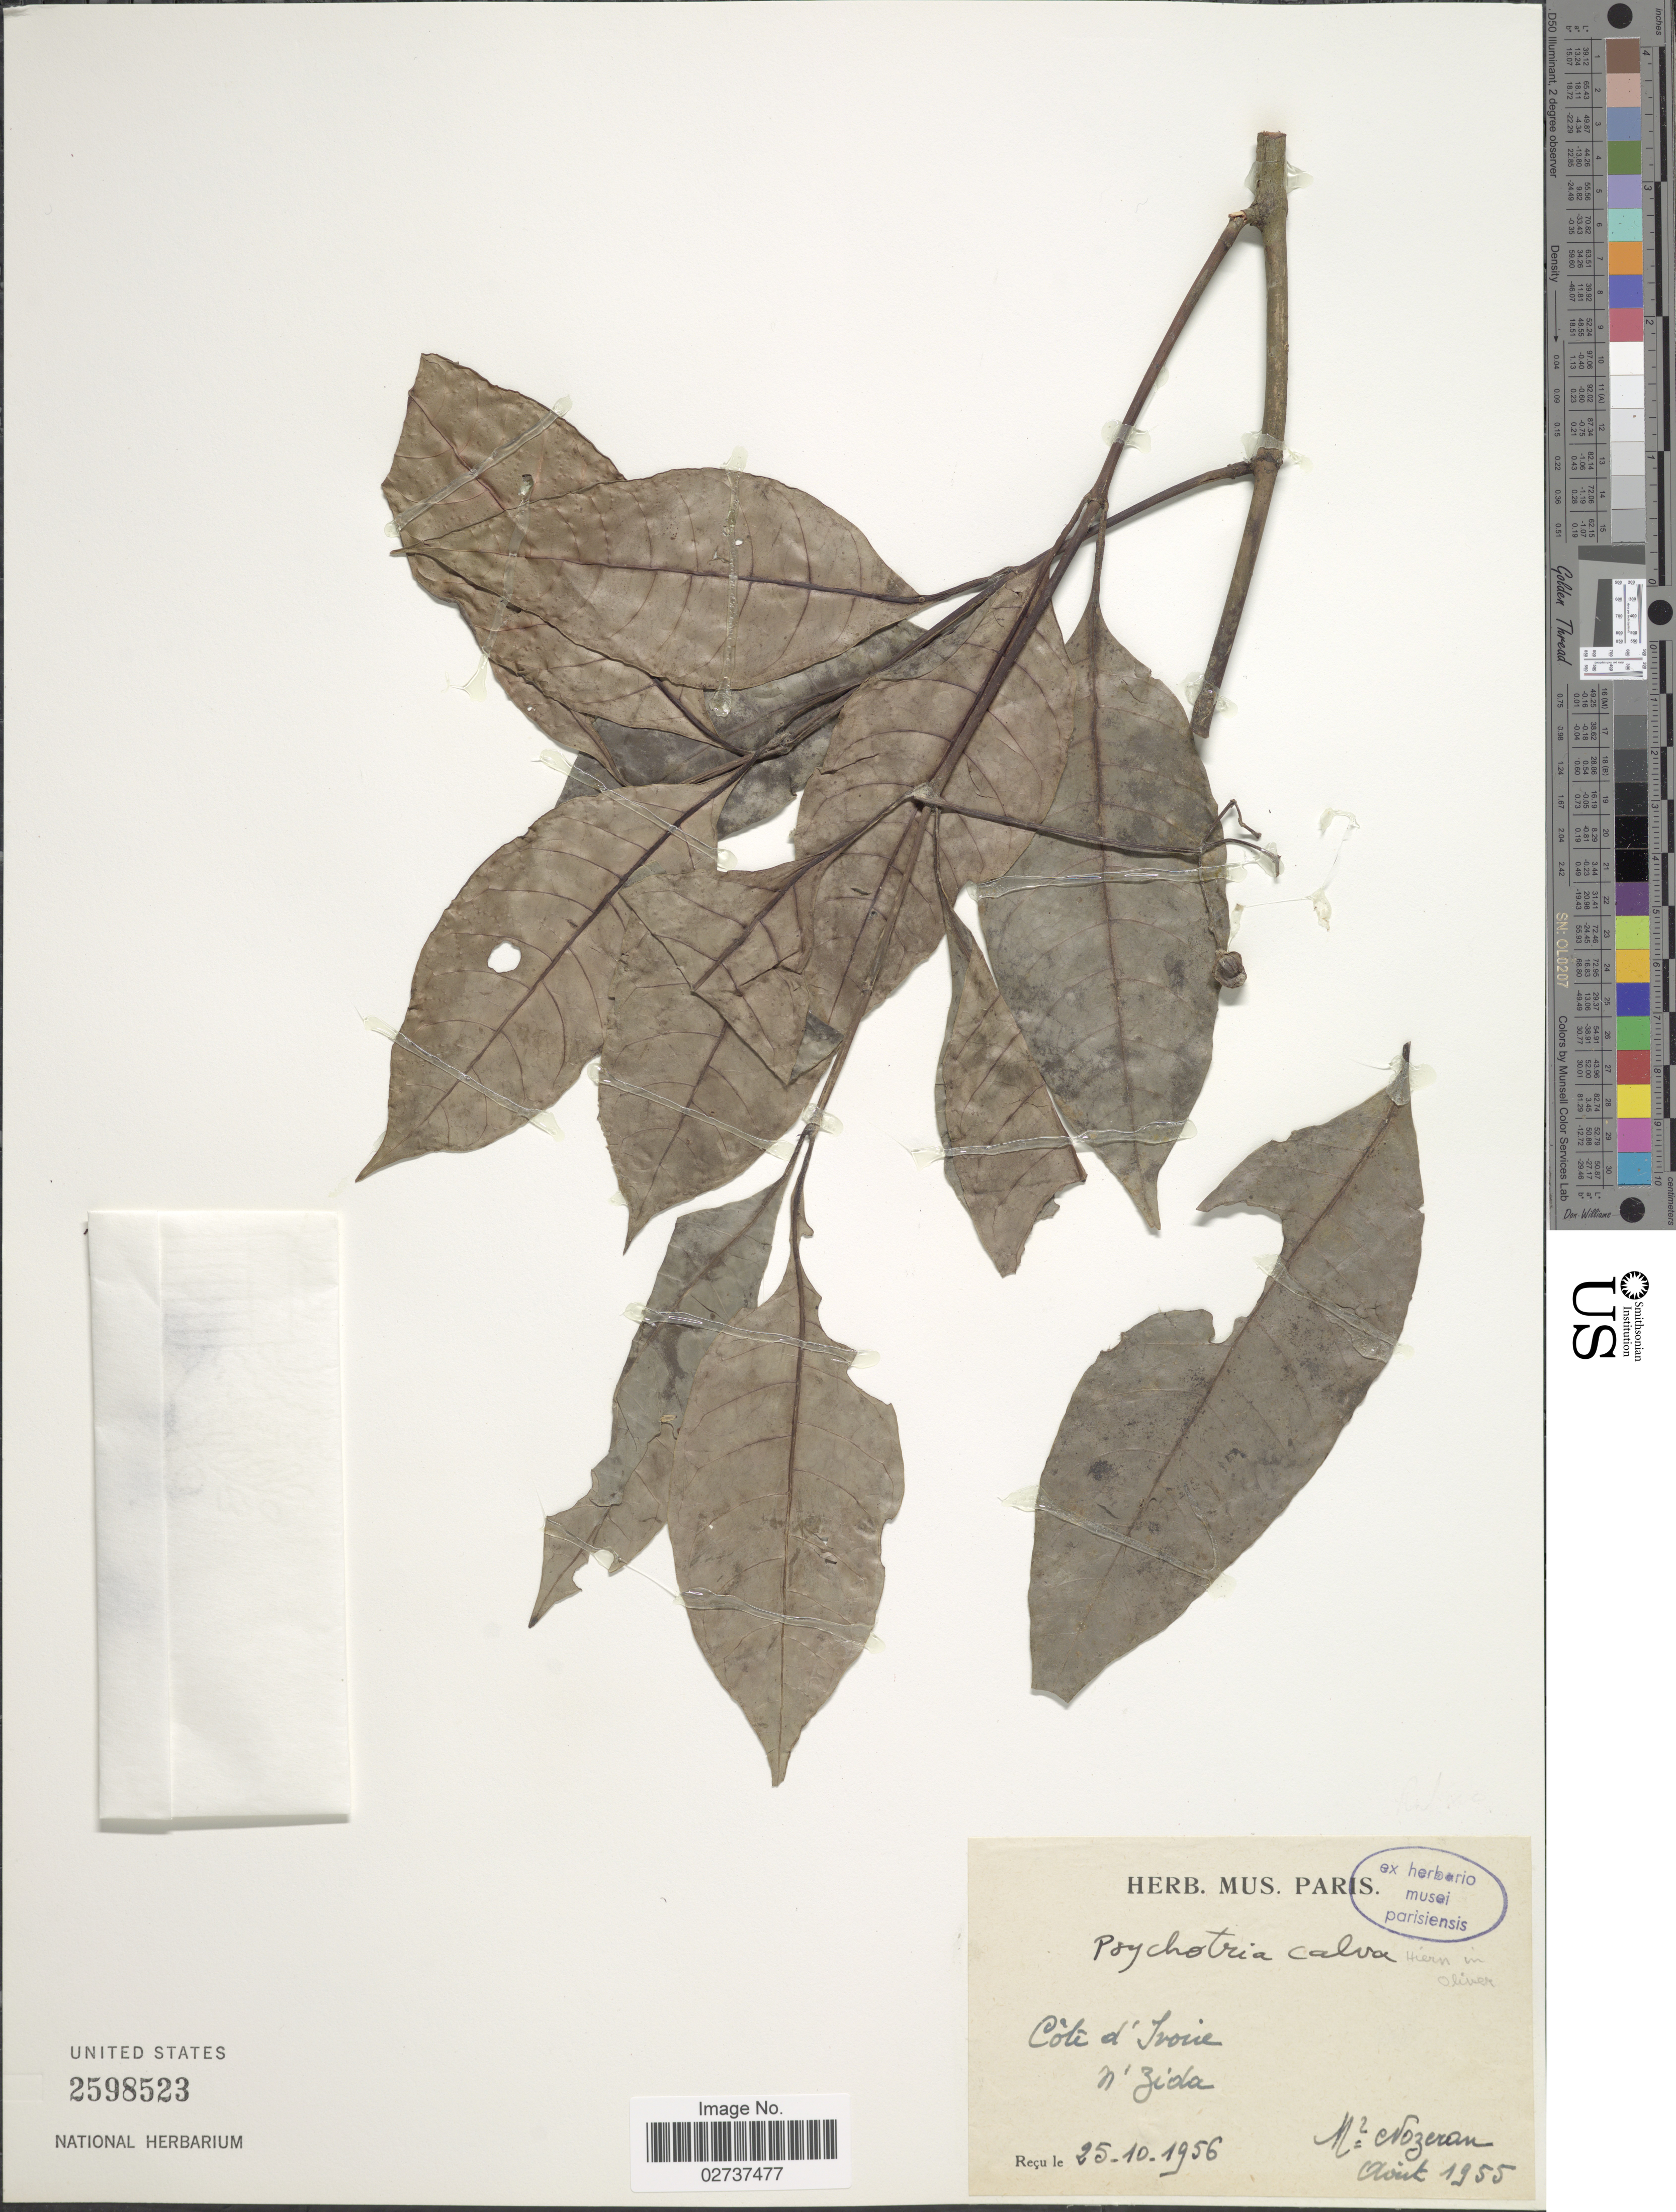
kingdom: Plantae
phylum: Tracheophyta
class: Magnoliopsida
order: Gentianales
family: Rubiaceae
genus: Psychotria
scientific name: Psychotria calva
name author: Hiern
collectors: ex herb. Mus. Paris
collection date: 1955-08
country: Ivory Coast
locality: Cote d'Ivoire, N'Zida, N2=Nozeran [unsure placement]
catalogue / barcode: US 2598523